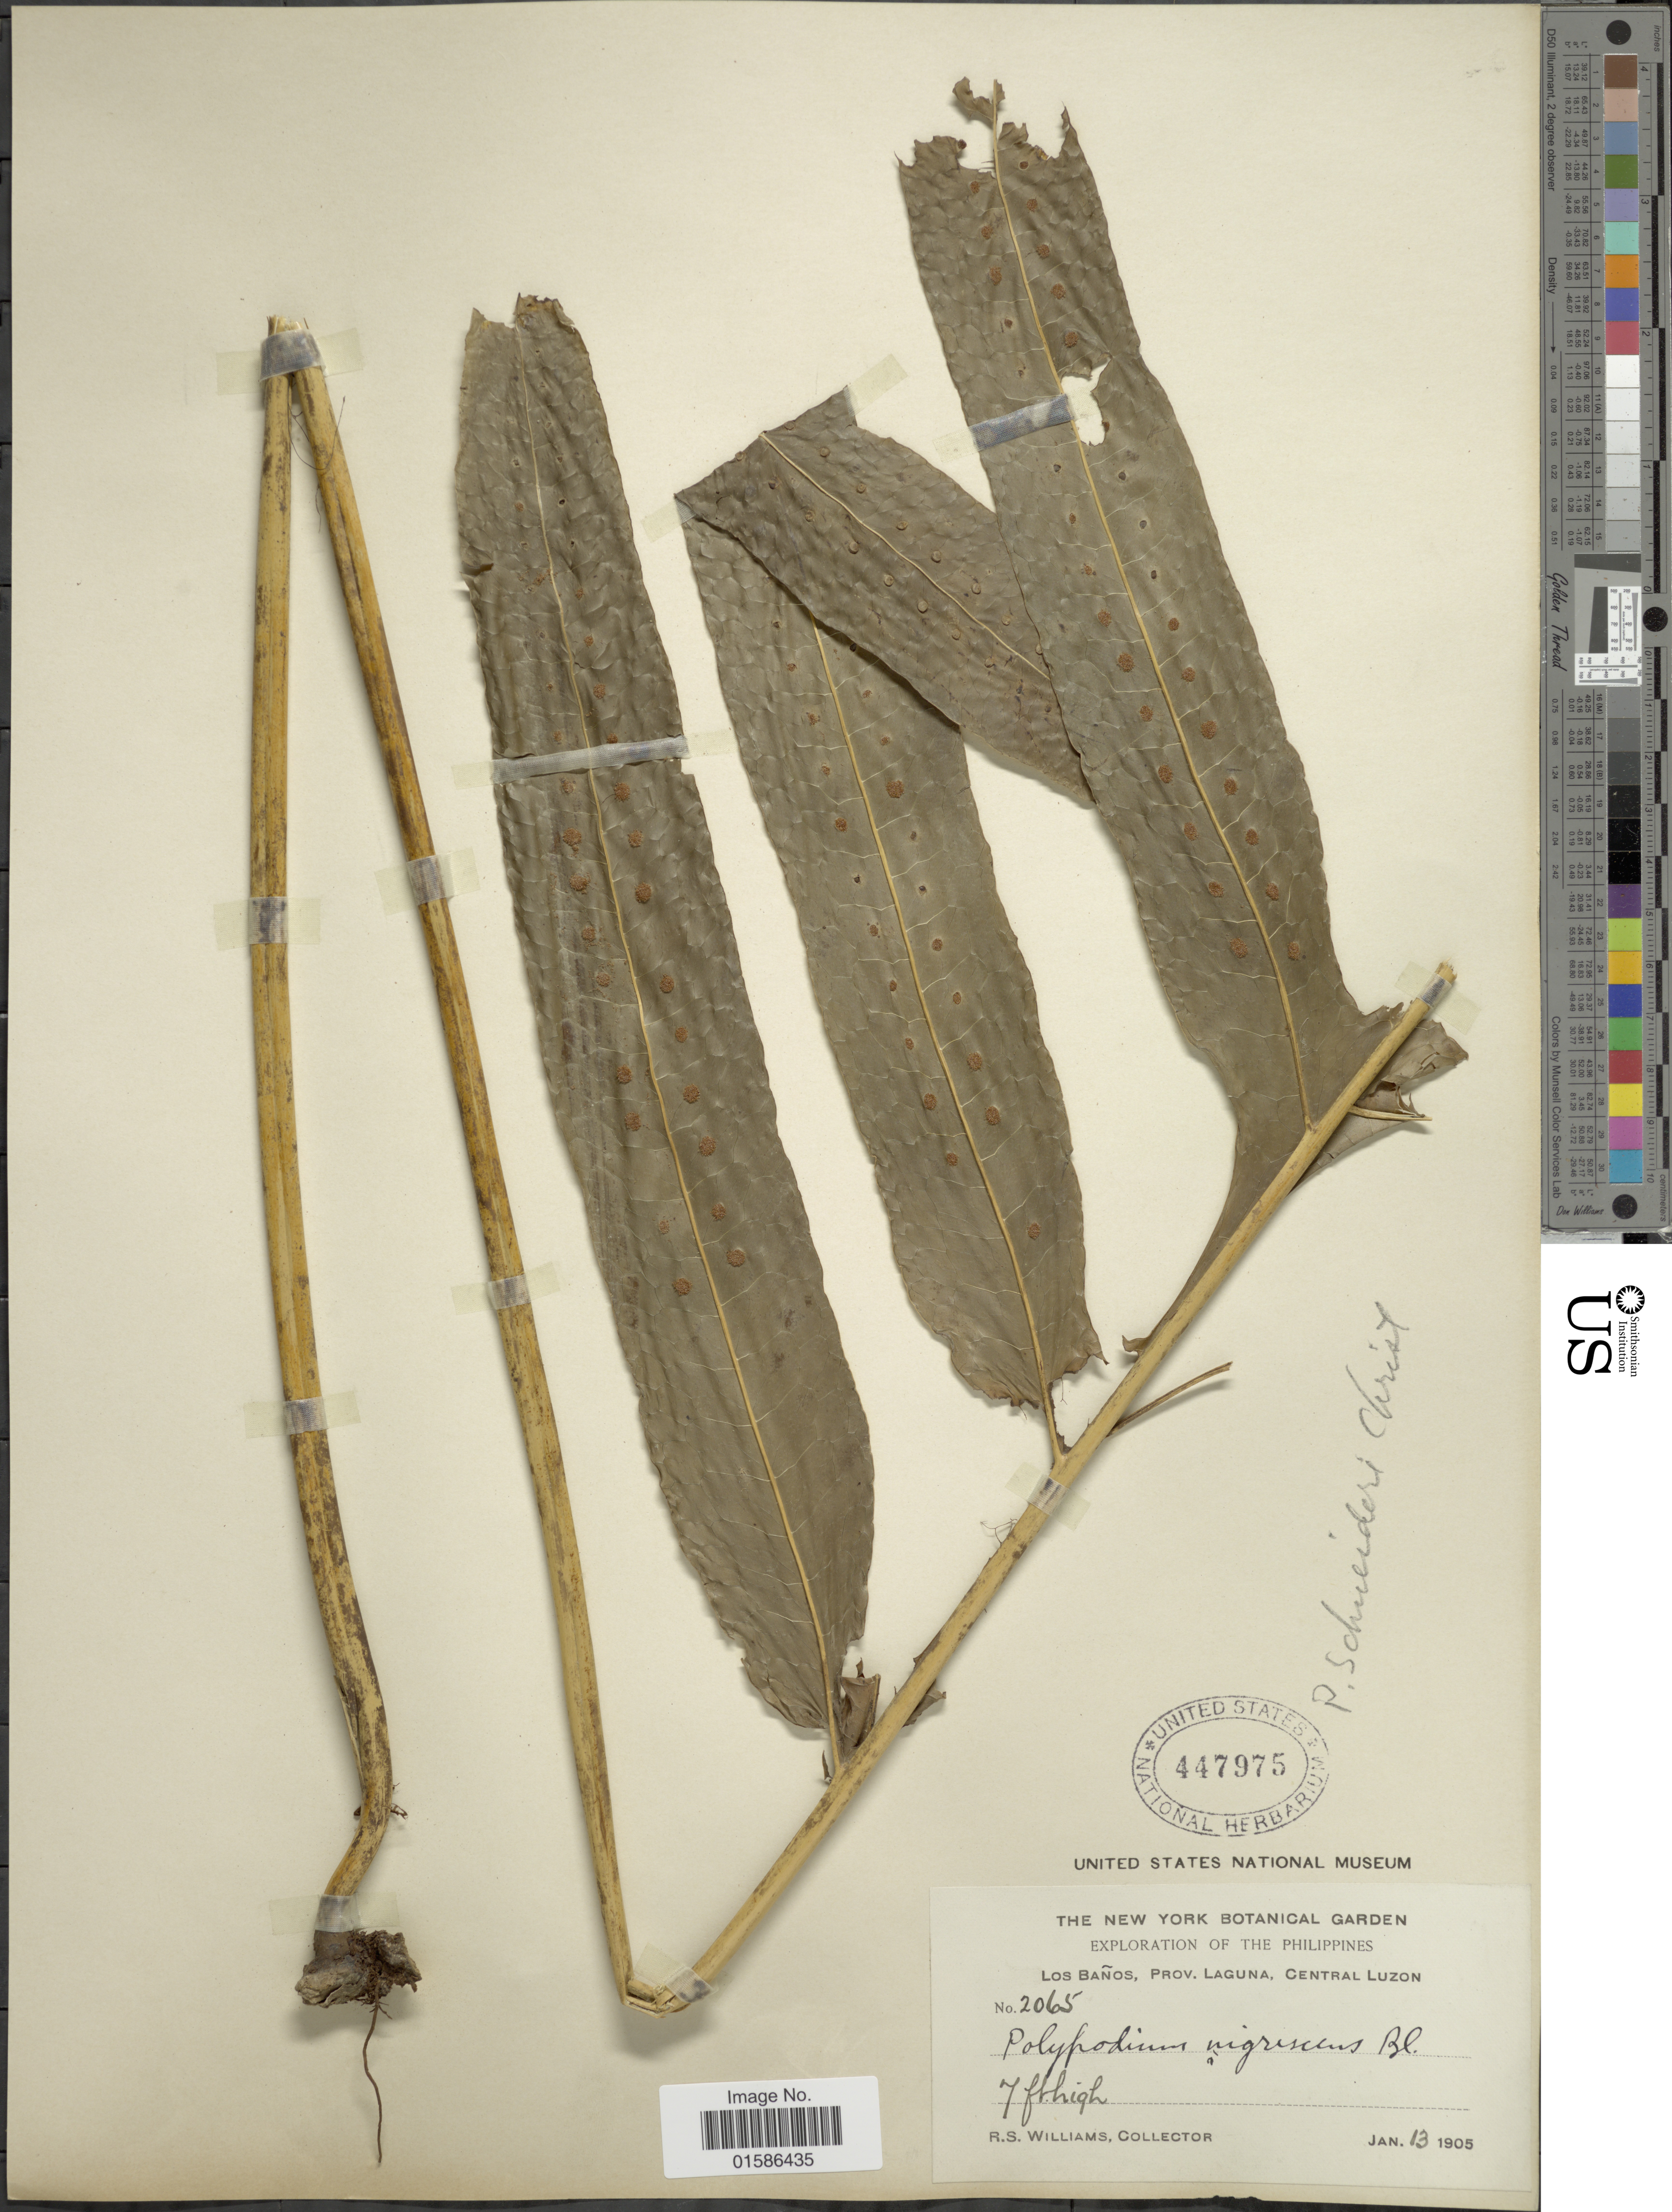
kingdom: Plantae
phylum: Tracheophyta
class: Polypodiopsida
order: Polypodiales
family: Polypodiaceae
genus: Microsorum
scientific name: Microsorum membranifolium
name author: (R. Br.) Ching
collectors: R. S. Williams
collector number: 2065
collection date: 1905-01-13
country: Philippines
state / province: Central Luzon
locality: Los Baños, Prov. Laguna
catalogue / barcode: US 447975